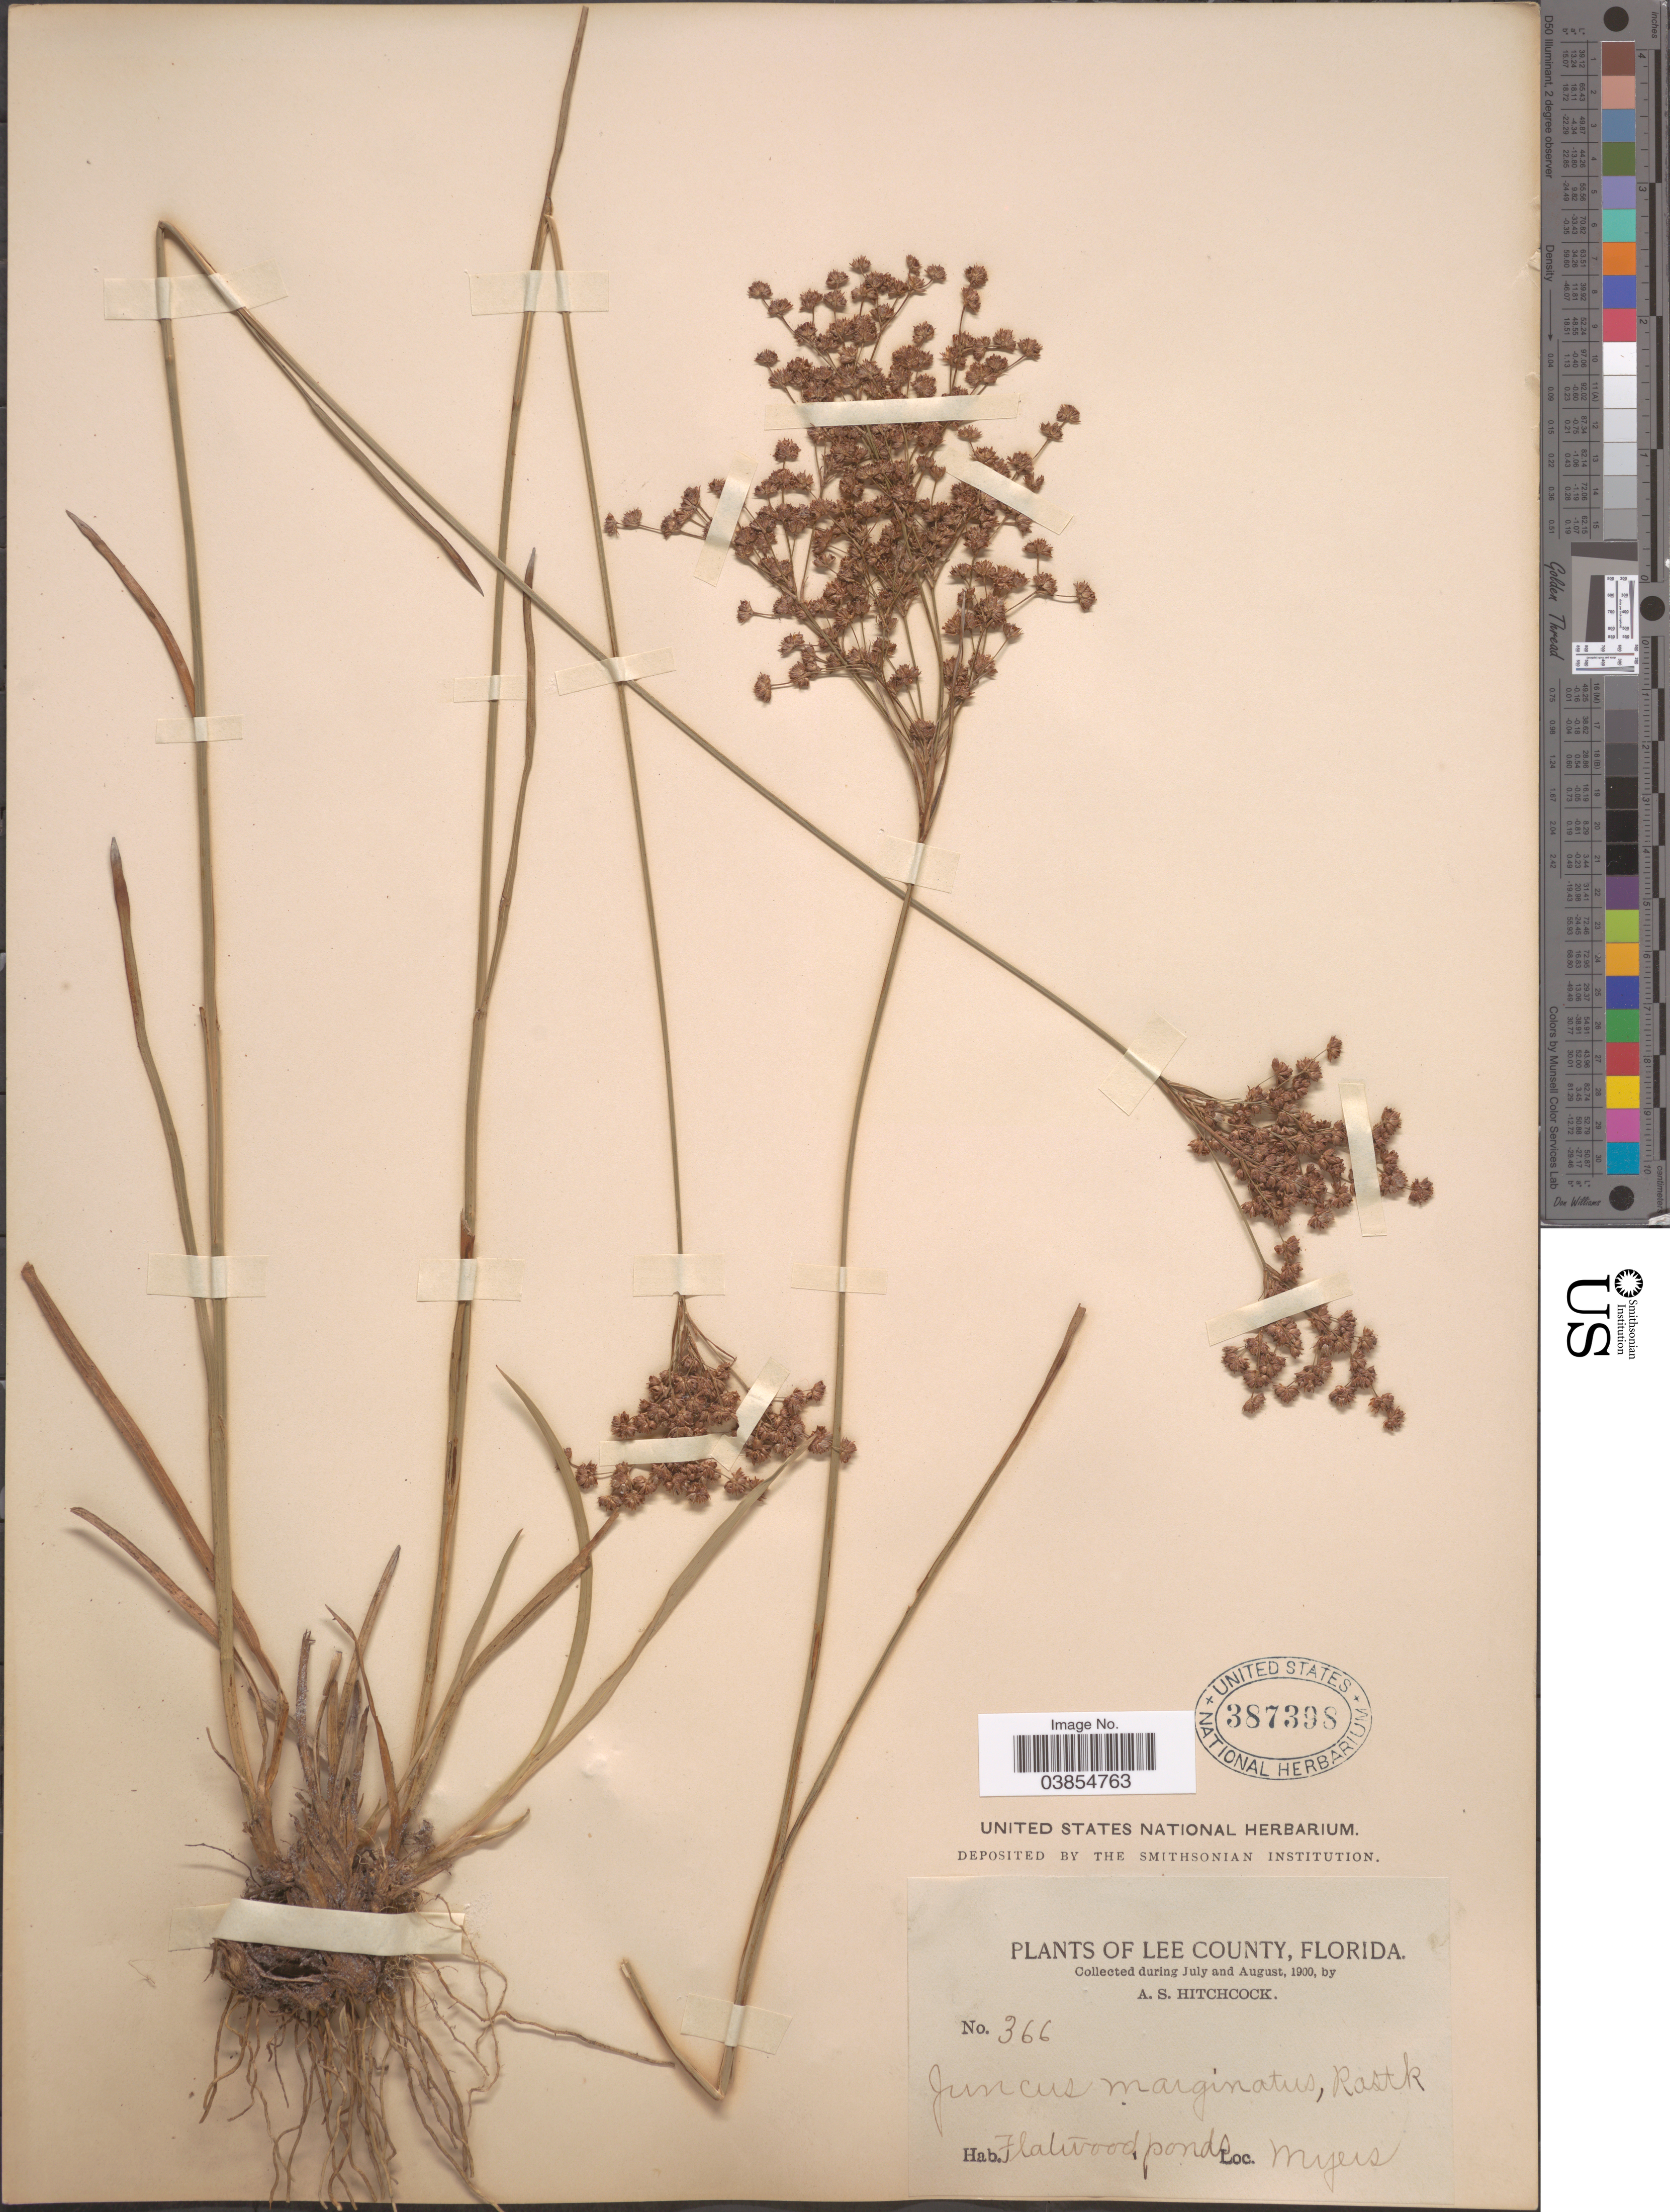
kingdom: Plantae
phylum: Tracheophyta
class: Liliopsida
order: Poales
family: Juncaceae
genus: Juncus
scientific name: Juncus marginatus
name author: Rostk.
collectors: A. S. Hitchcock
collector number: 366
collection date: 1900-07/1900-08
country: United States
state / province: Florida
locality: Lee County. Myers.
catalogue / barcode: US 387398